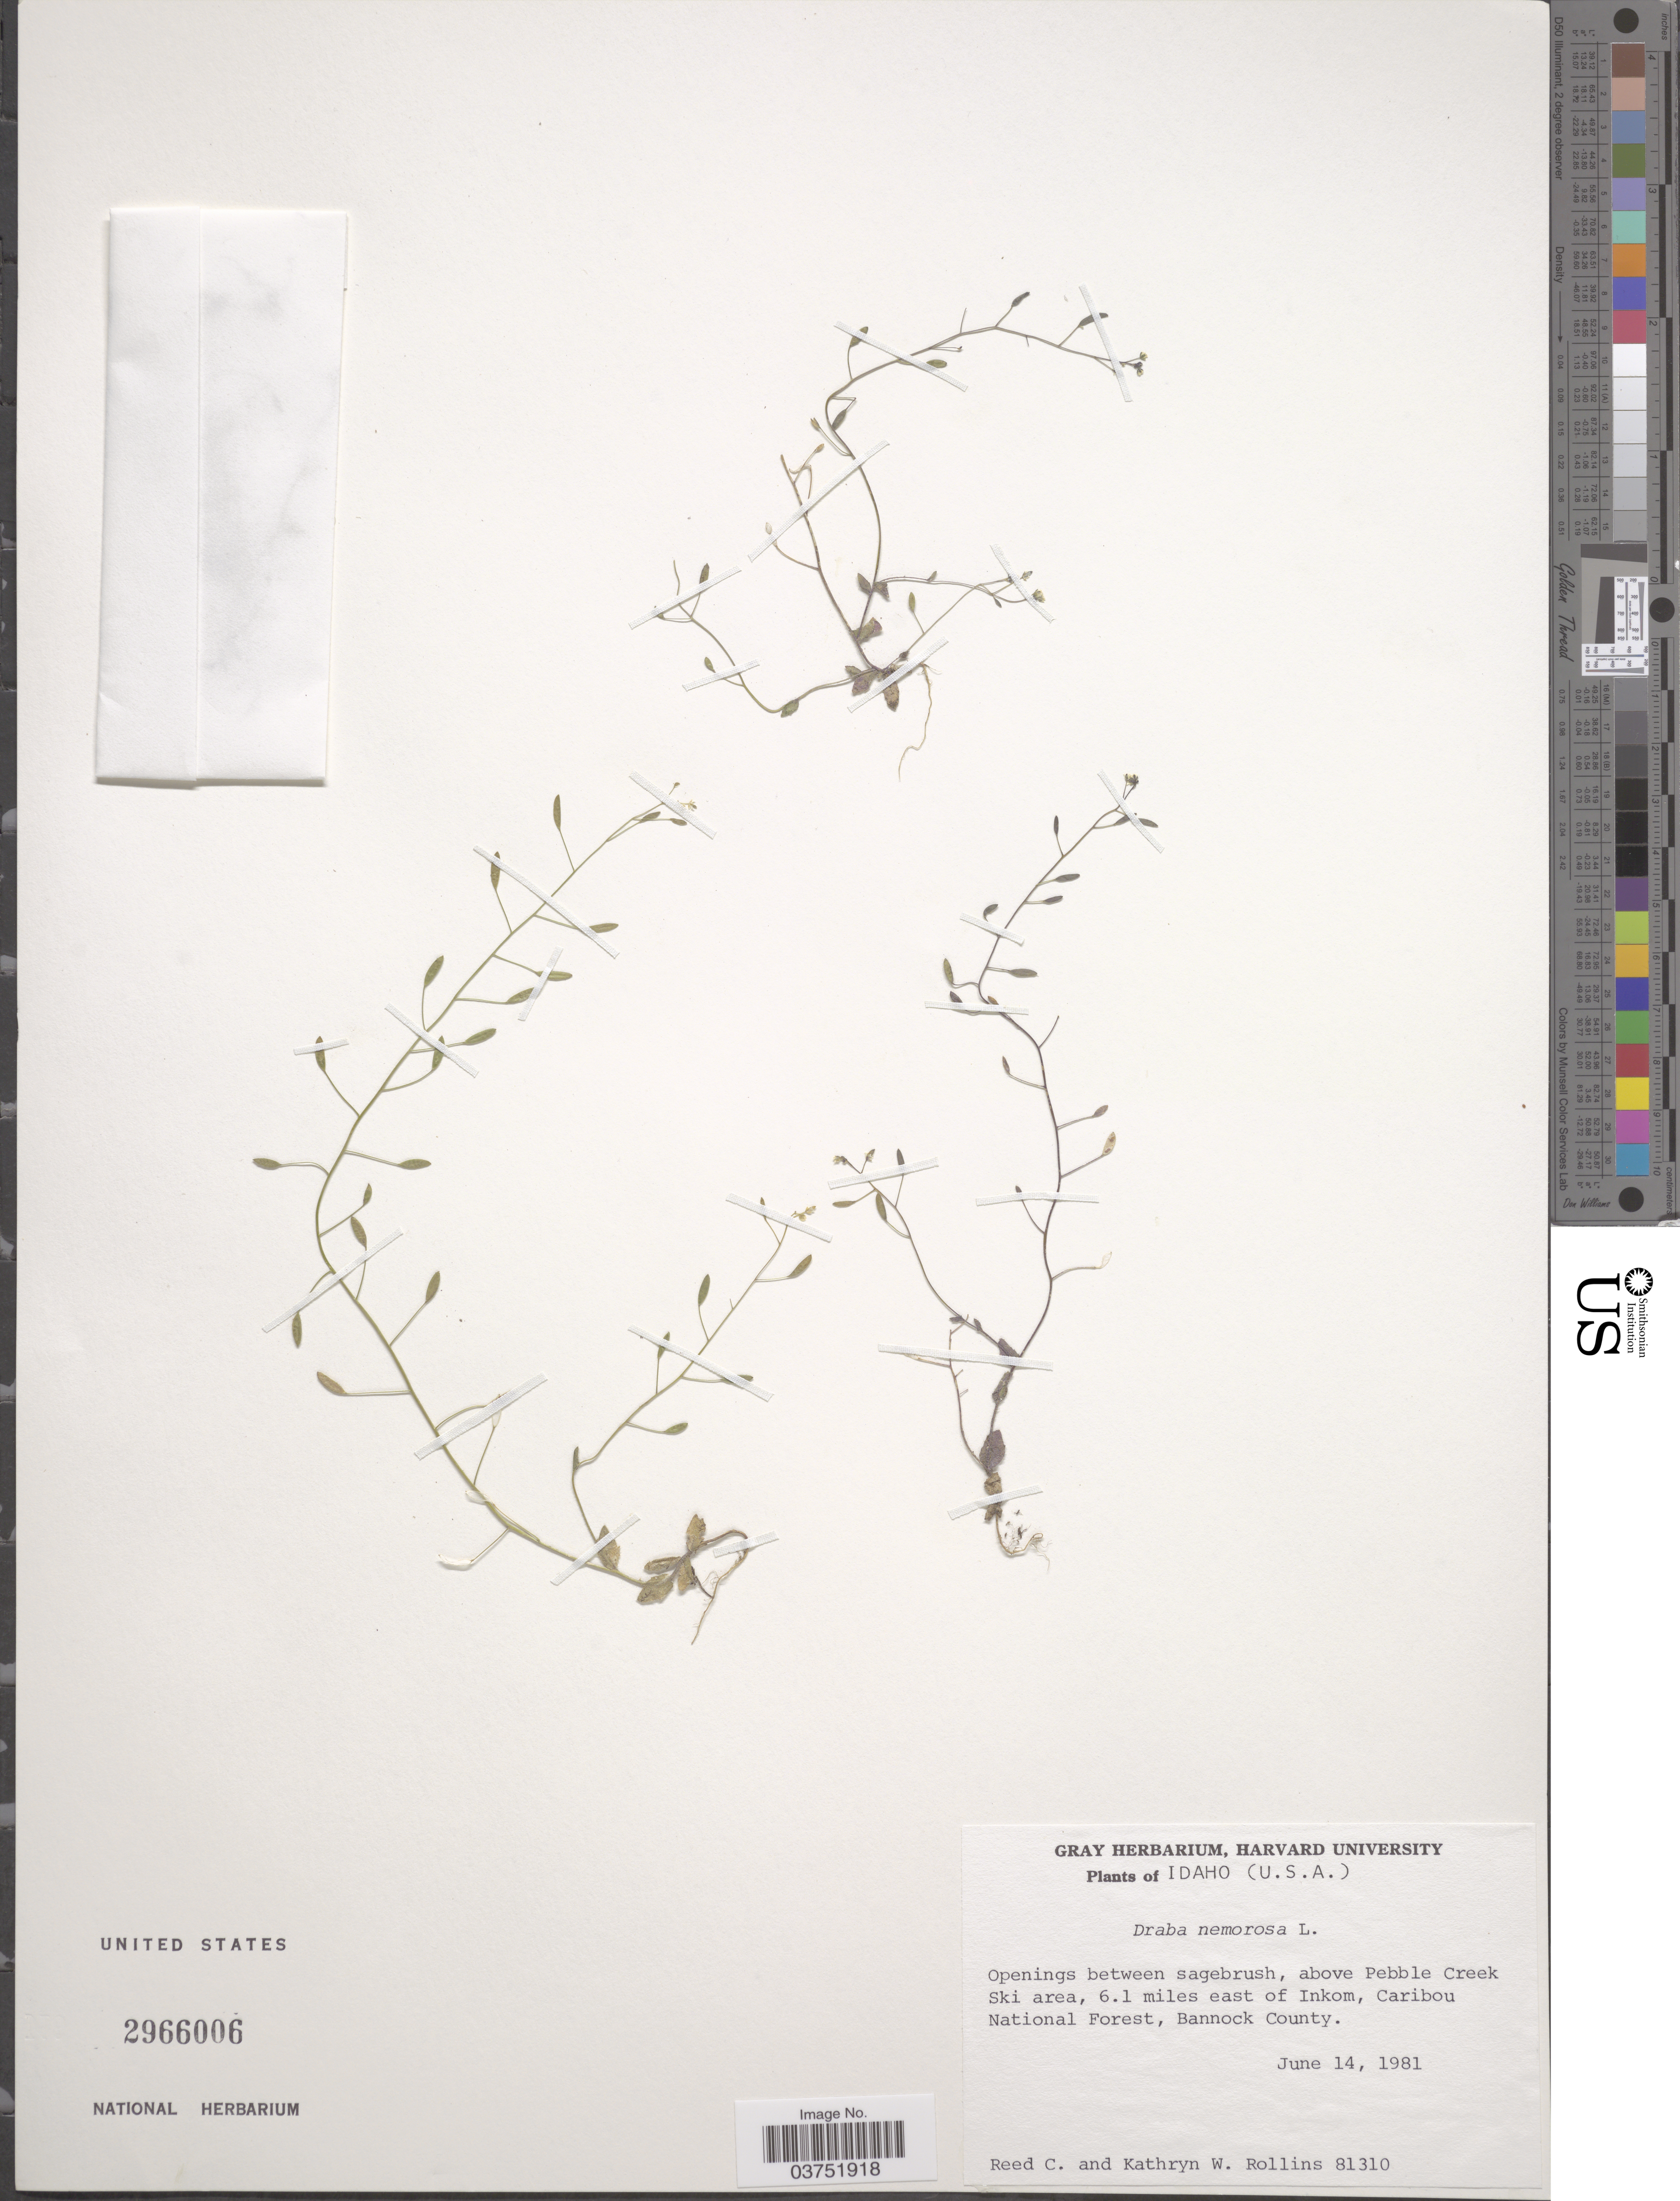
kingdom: Plantae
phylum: Tracheophyta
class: Magnoliopsida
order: Brassicales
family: Brassicaceae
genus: Draba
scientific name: Draba nemorosa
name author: L.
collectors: R. C. Rollins & K. W. Rollins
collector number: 81310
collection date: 1981-06-14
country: United States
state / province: Idaho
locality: Openings between sagebrush, above Pebble creek Ski area, 6.1 miles east of Inkom, Caribou National Forest, Bannock County.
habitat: openings between sagebrush, above creek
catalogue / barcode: US 2966006